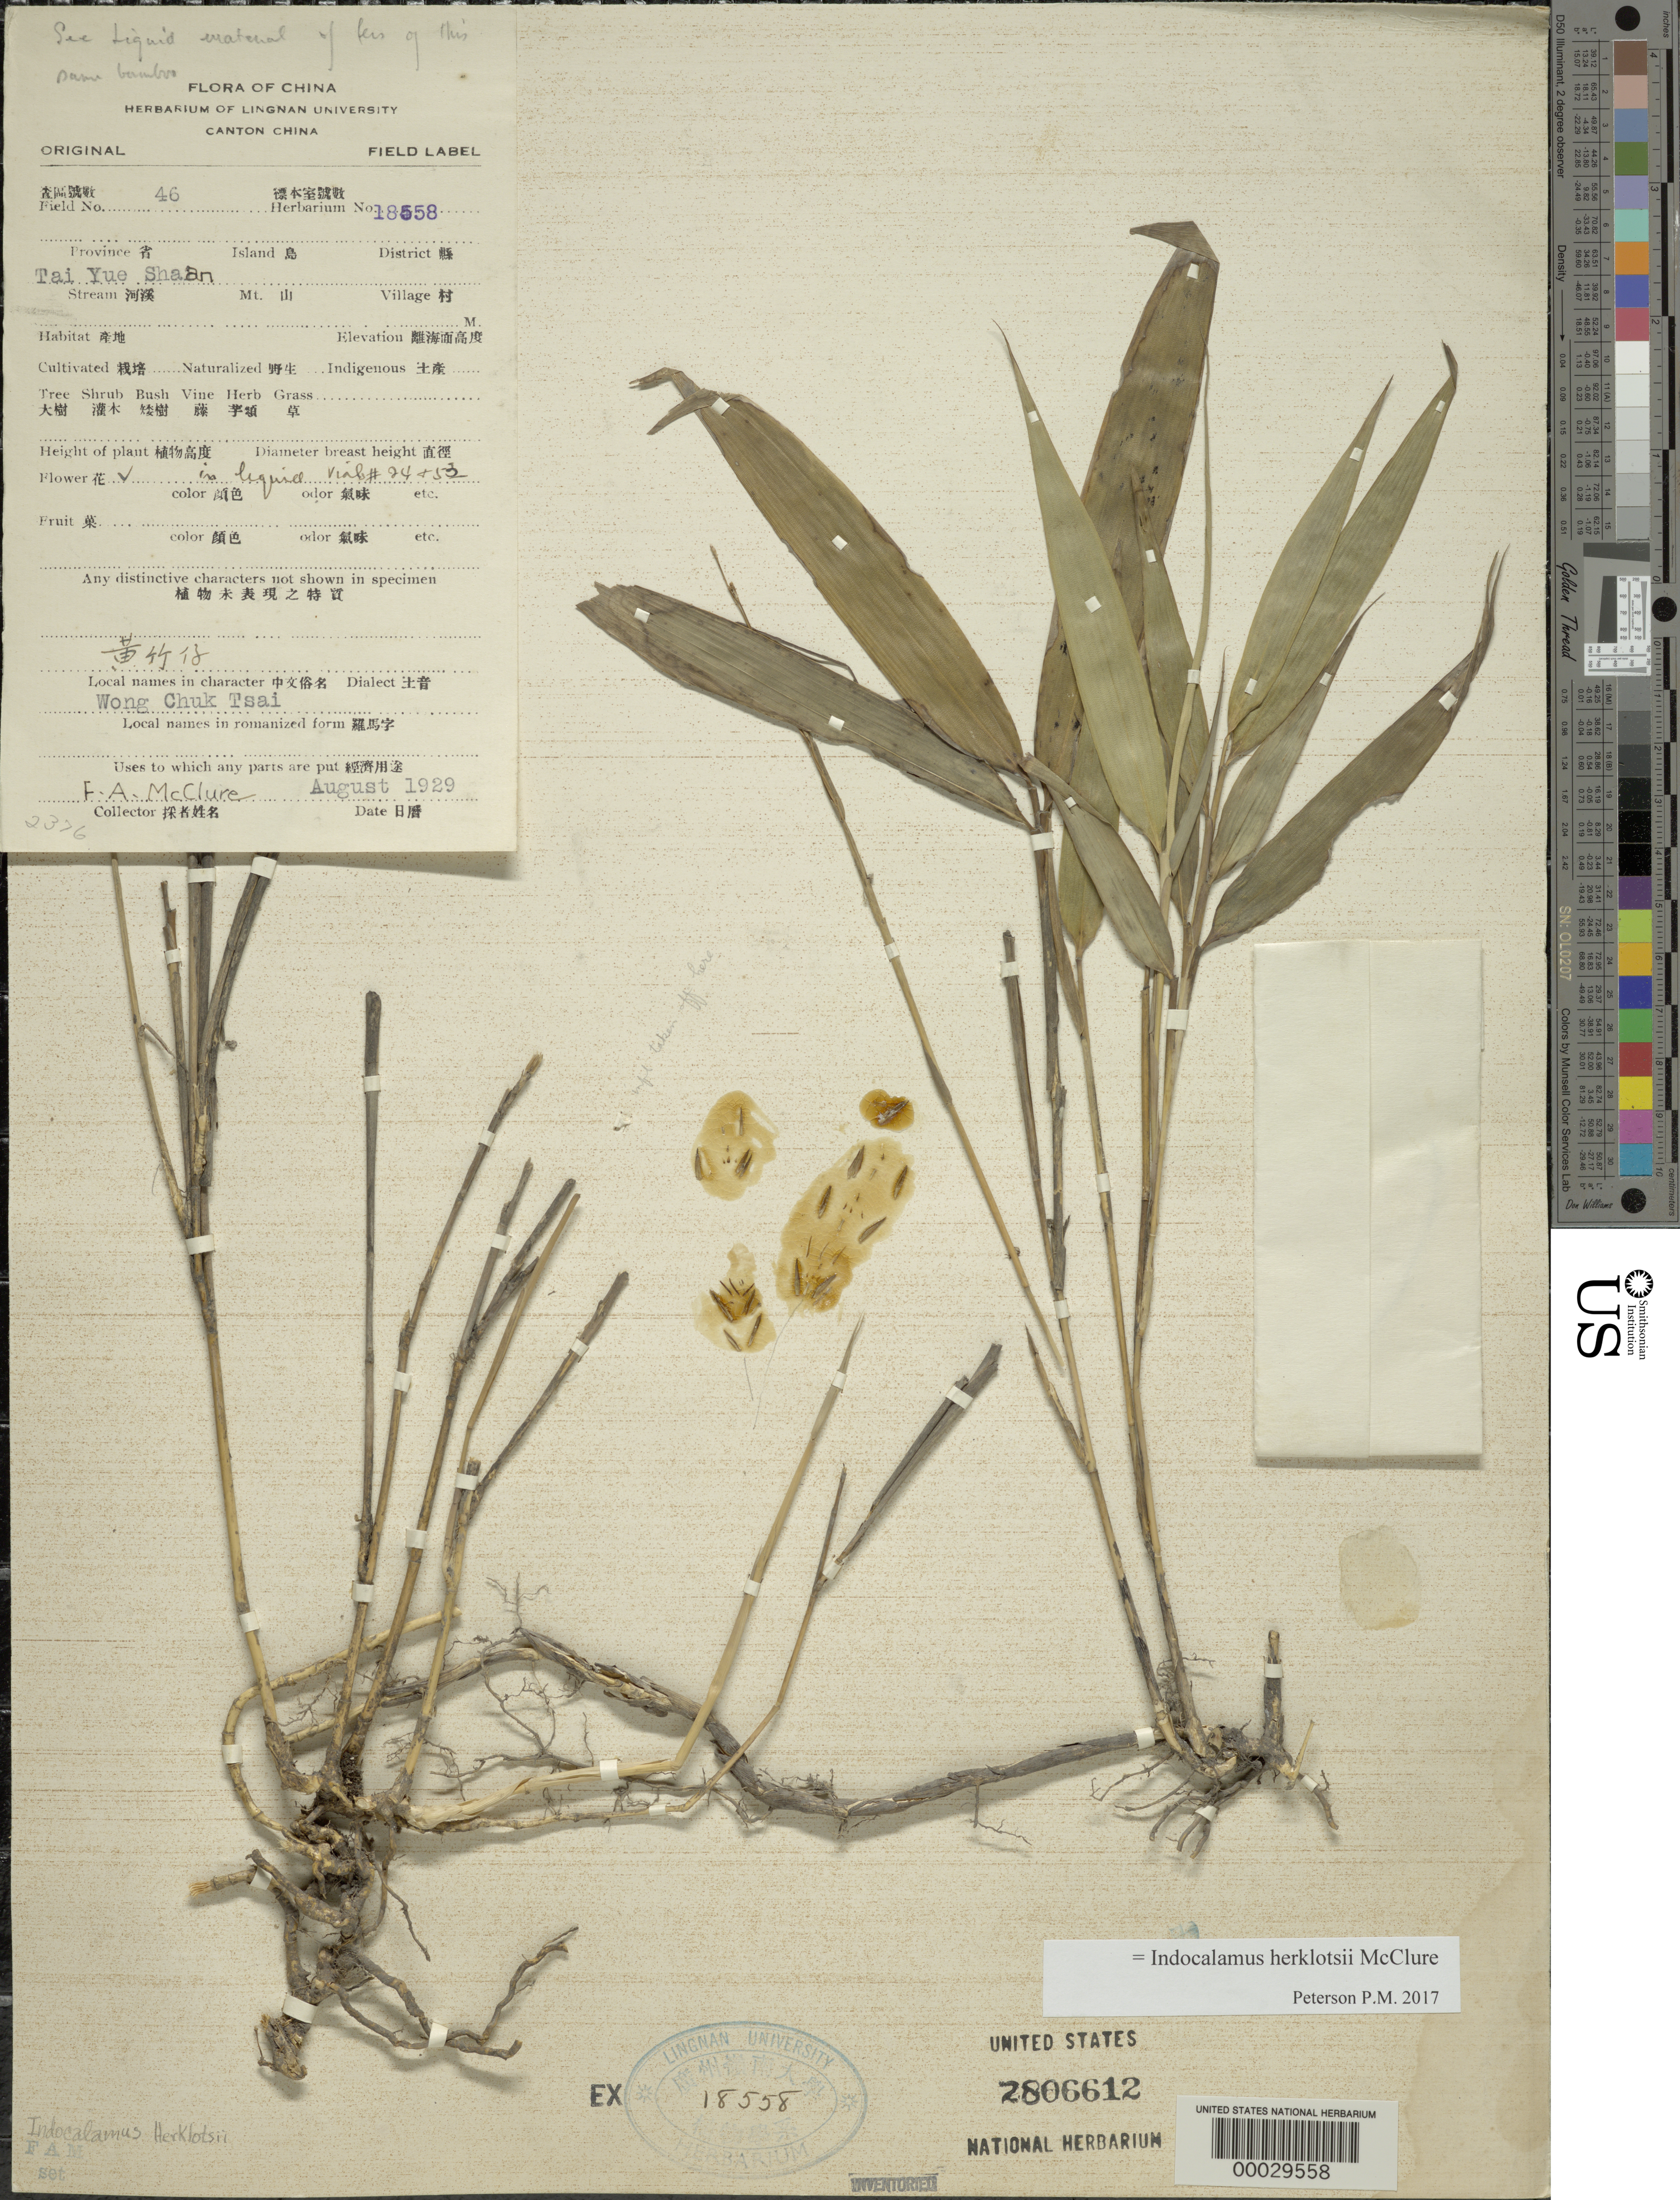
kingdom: Plantae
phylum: Tracheophyta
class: Liliopsida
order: Poales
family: Poaceae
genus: Indocalamus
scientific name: Indocalamus herklotsii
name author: McClure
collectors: F. A. McClure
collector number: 46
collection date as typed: Aug 1929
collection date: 1929-08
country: China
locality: Tai yue shaan stream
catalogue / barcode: US 2806612